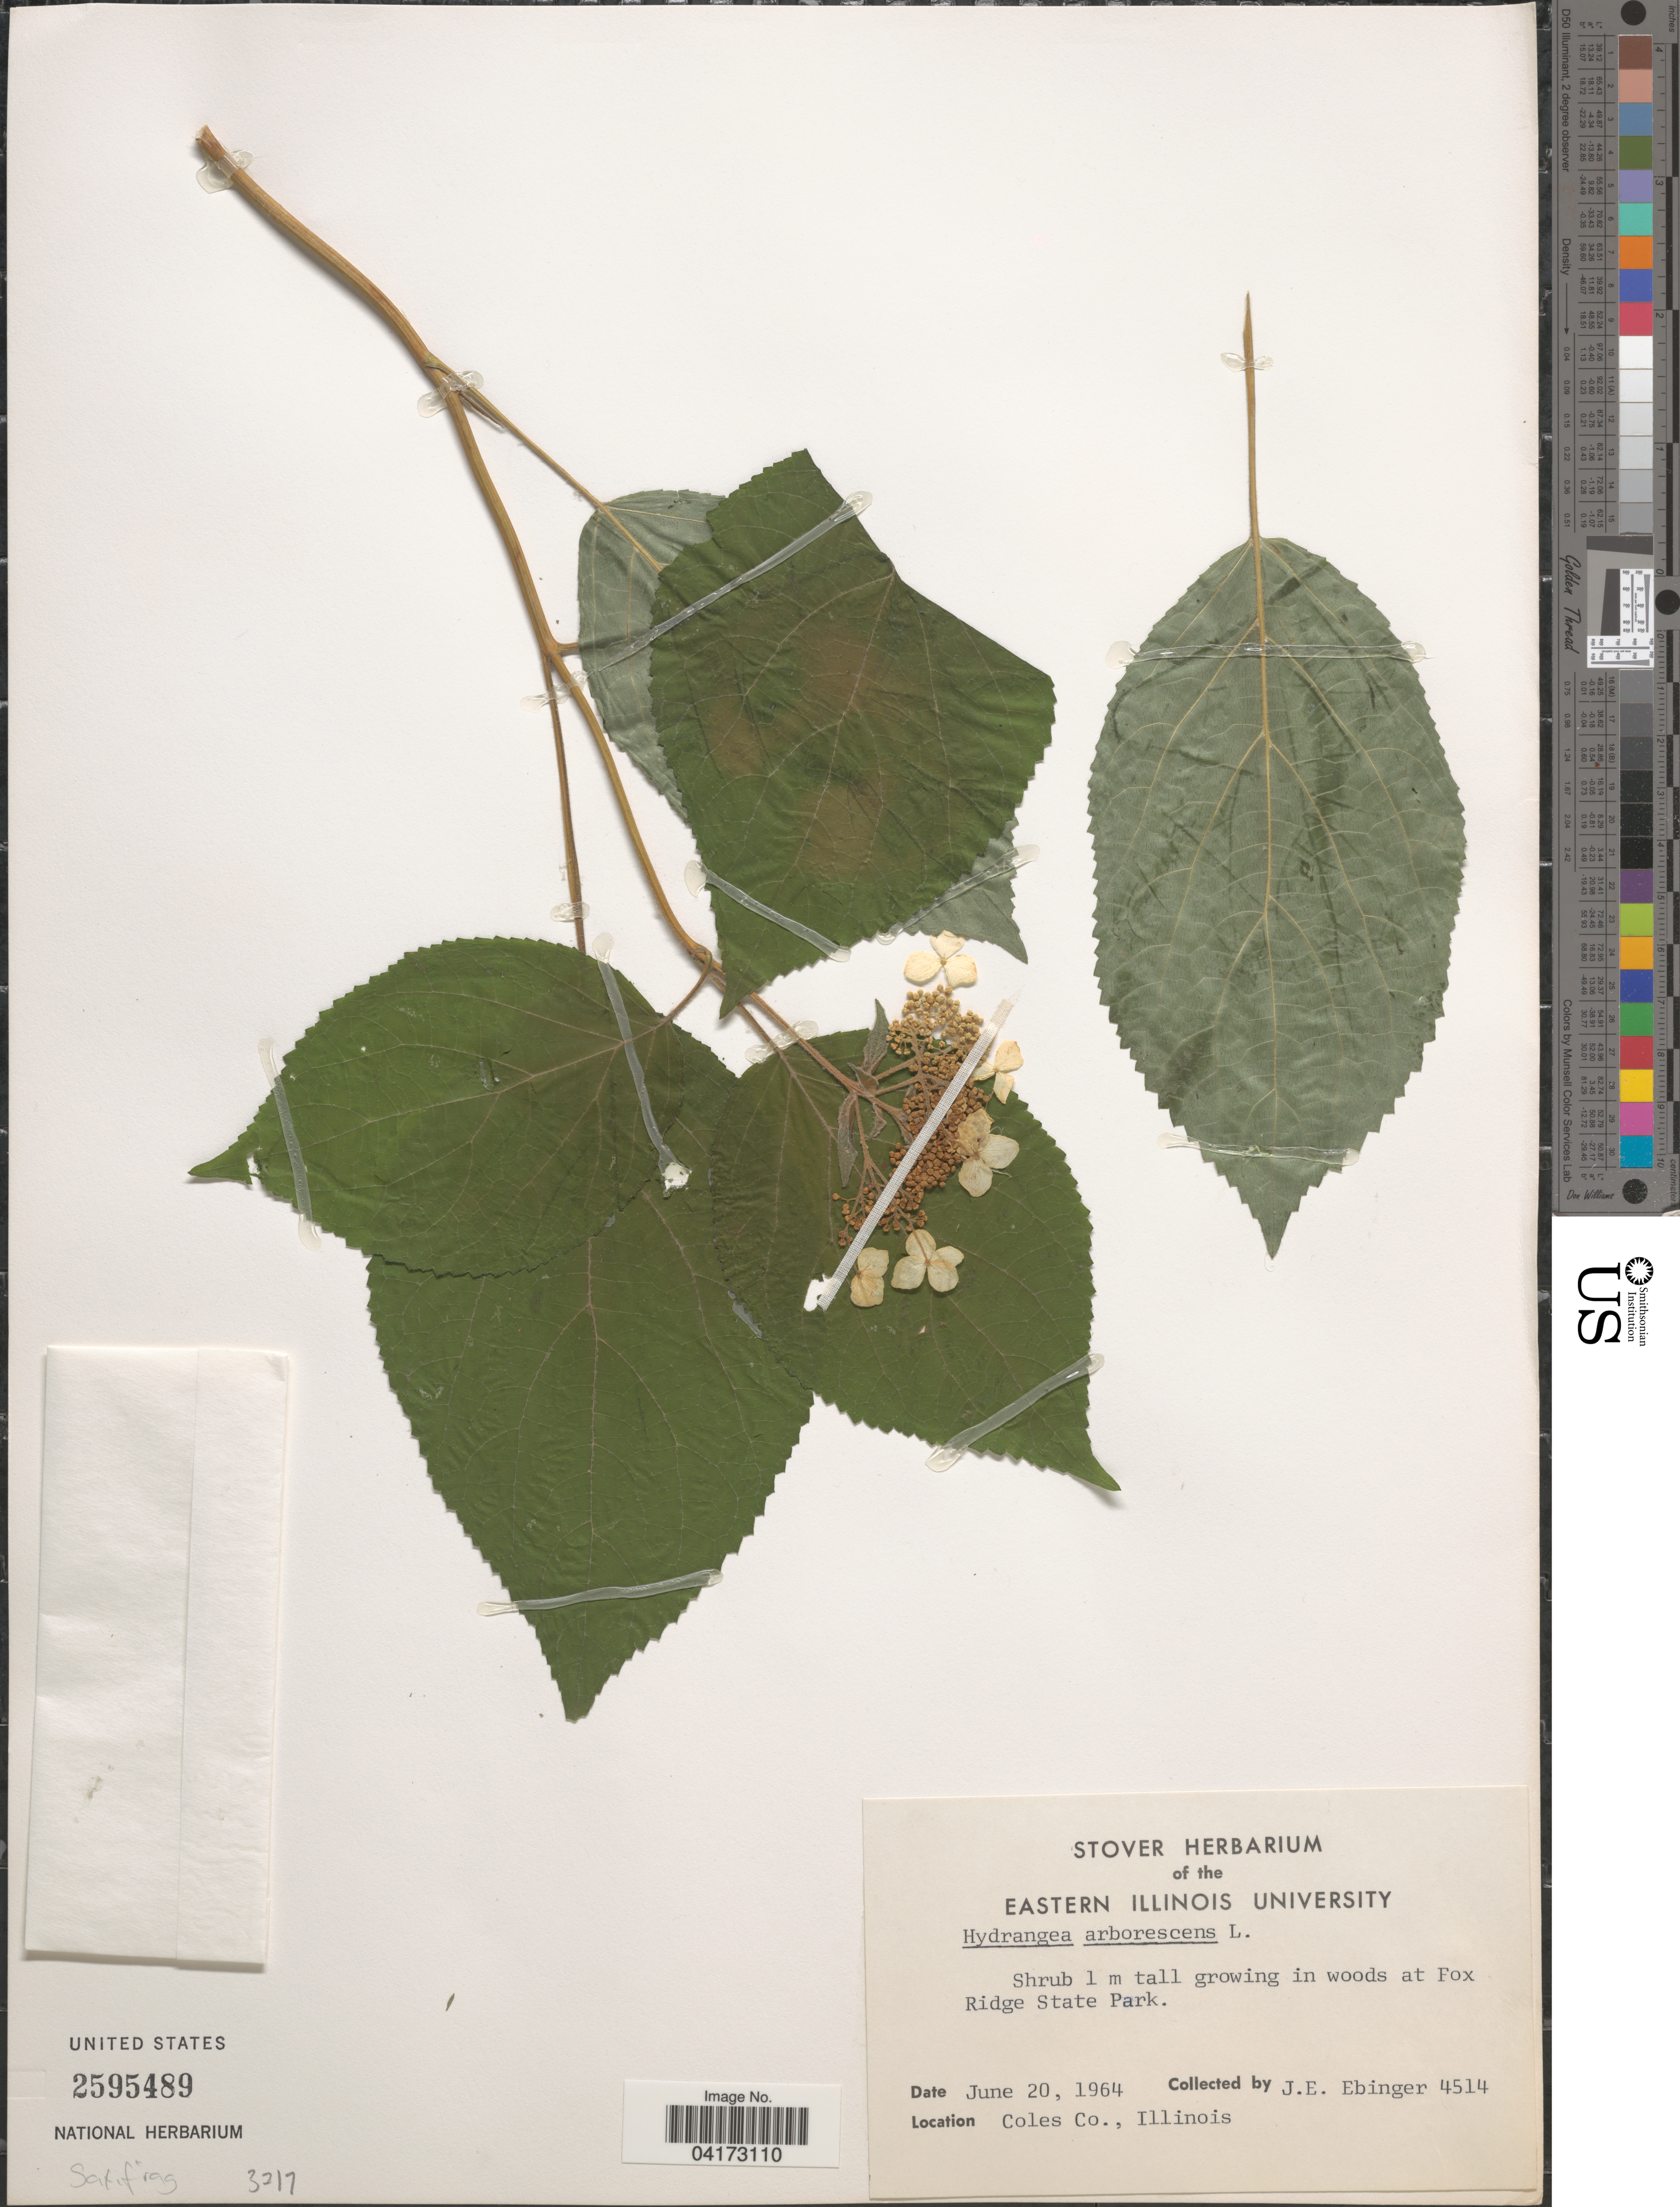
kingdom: Plantae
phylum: Tracheophyta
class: Magnoliopsida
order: Cornales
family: Hydrangeaceae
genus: Hydrangea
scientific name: Hydrangea arborescens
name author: L.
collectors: J. Ebinger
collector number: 4514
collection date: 1964-06-20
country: United States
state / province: Illinois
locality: In woods at Fox Ridge State Park. Coles Co.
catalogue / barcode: US 2595489